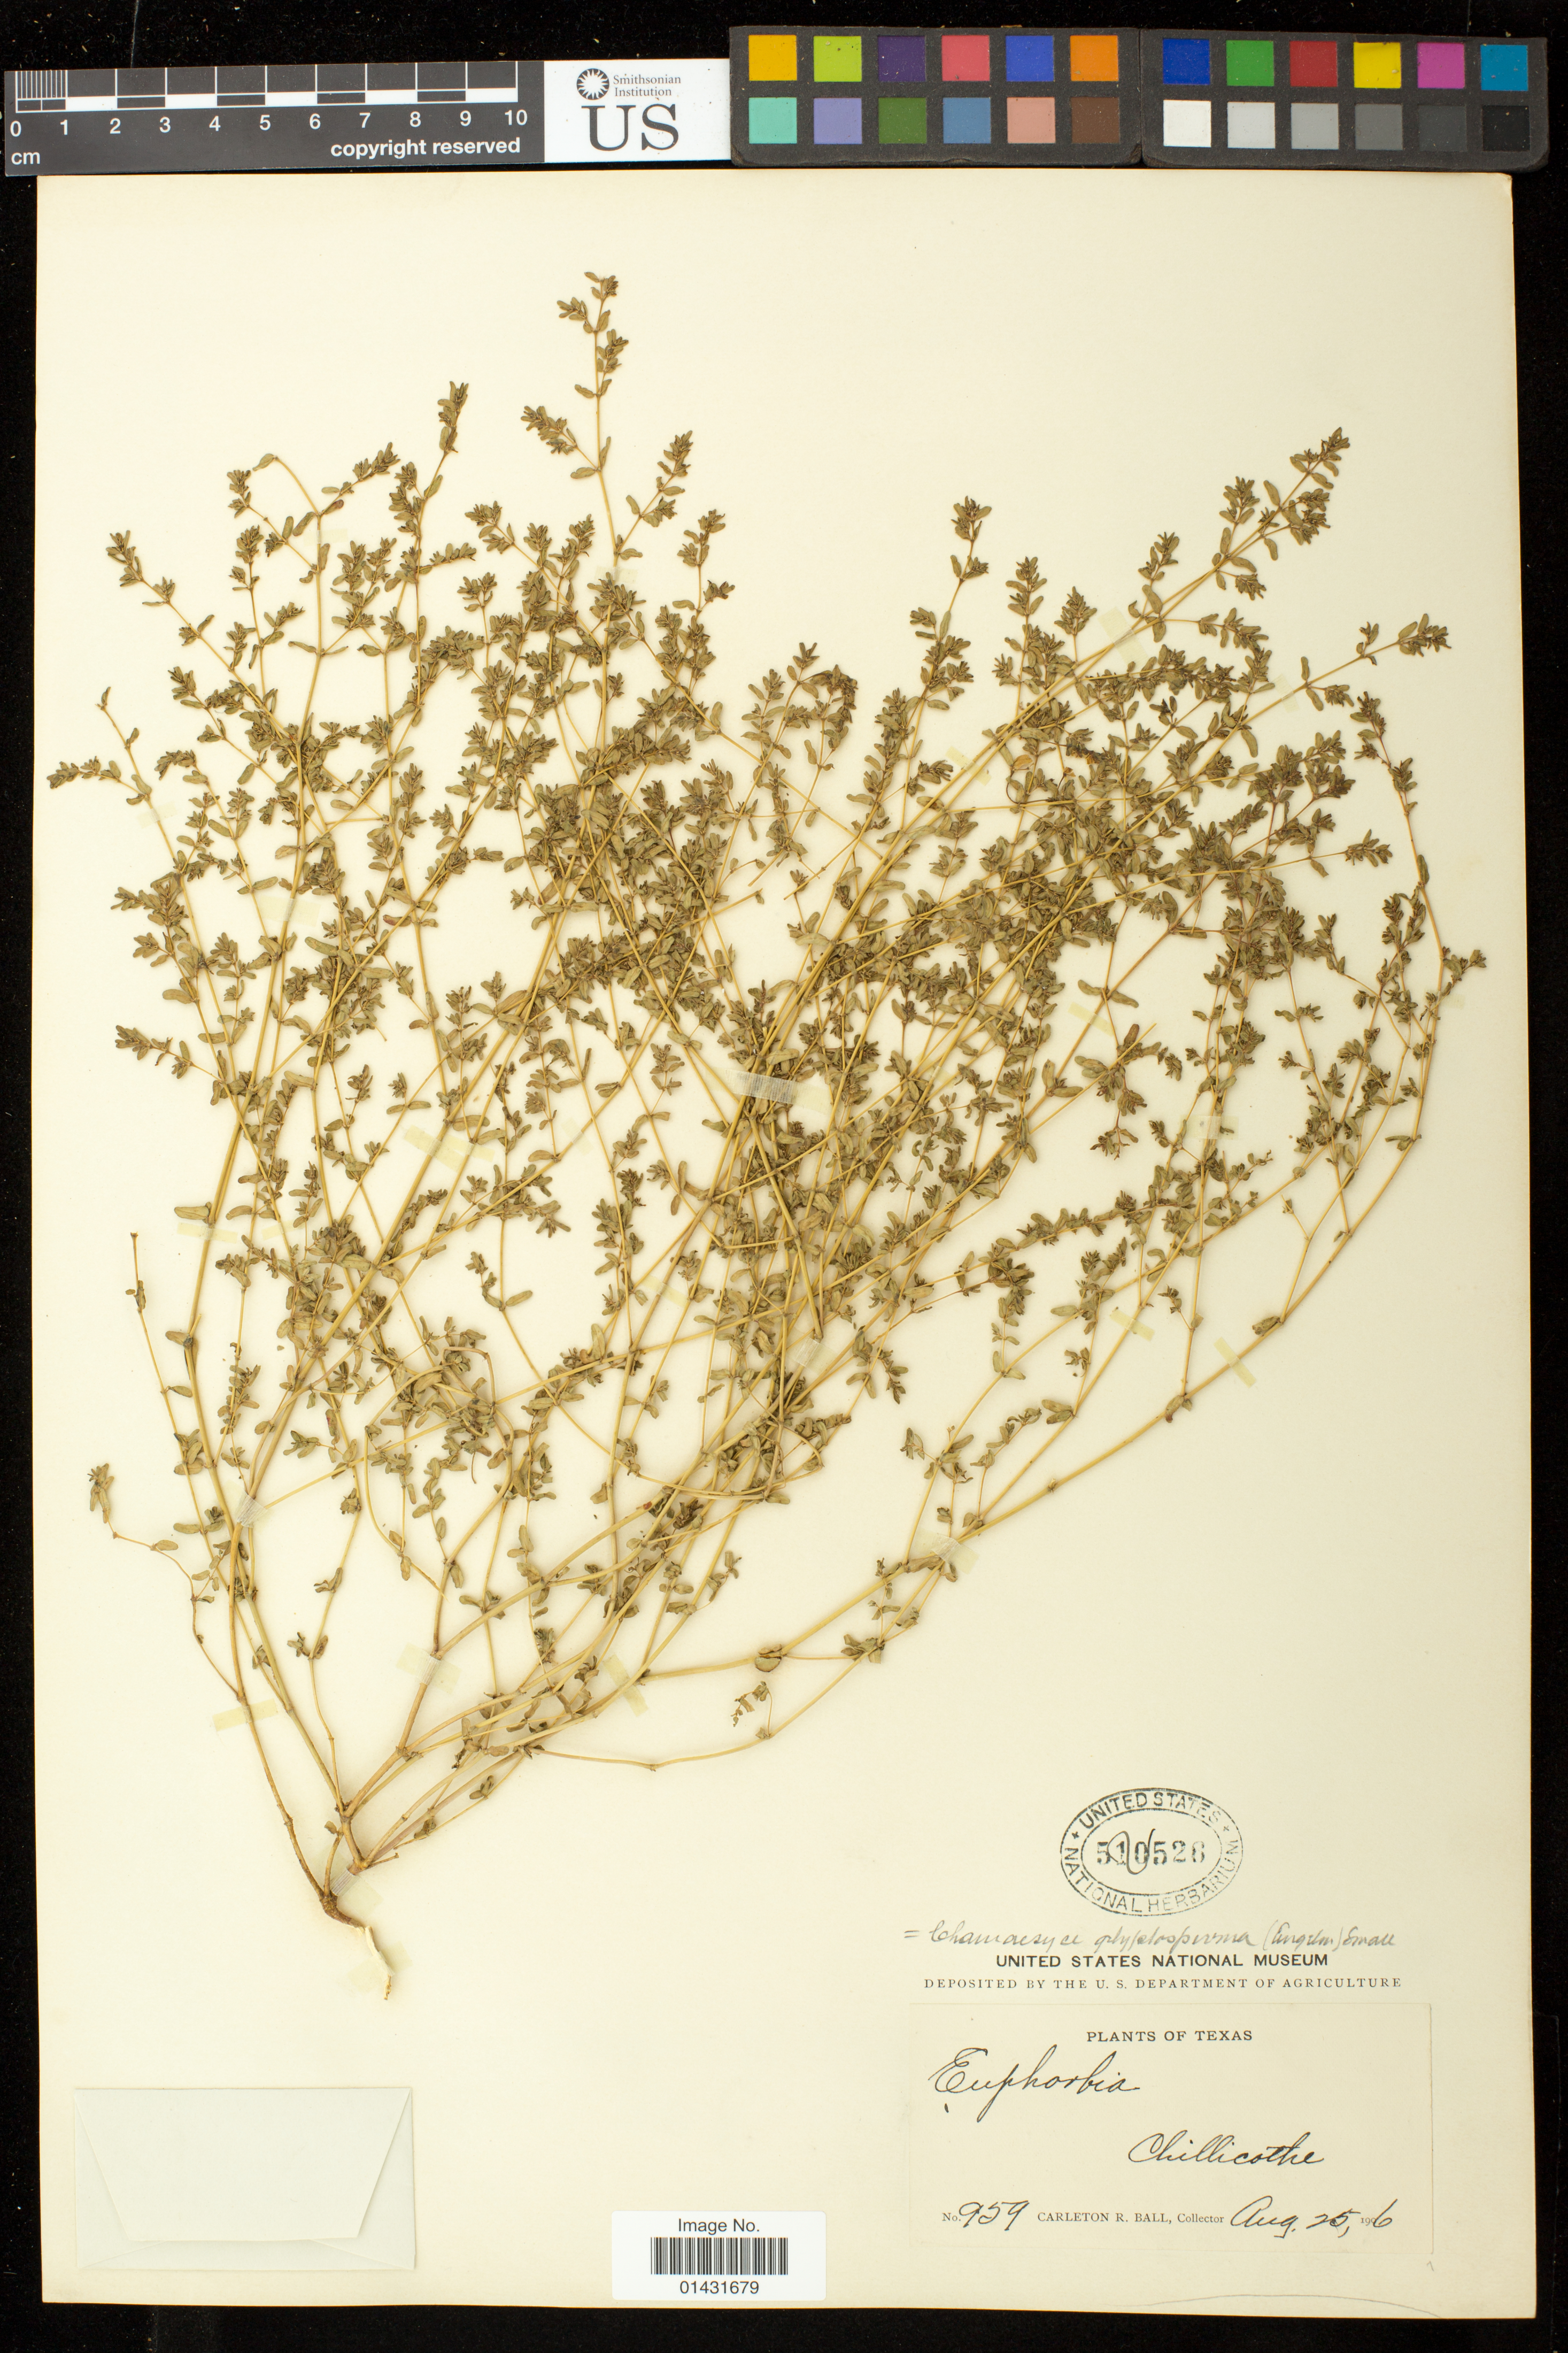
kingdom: Plantae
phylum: Tracheophyta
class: Magnoliopsida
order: Malpighiales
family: Euphorbiaceae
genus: Euphorbia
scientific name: Euphorbia glyptosperma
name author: Engelm.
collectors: C. R. Ball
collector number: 959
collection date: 1906-09-25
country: United States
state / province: Texas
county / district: Hardeman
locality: Chillicothe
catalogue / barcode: US 510526